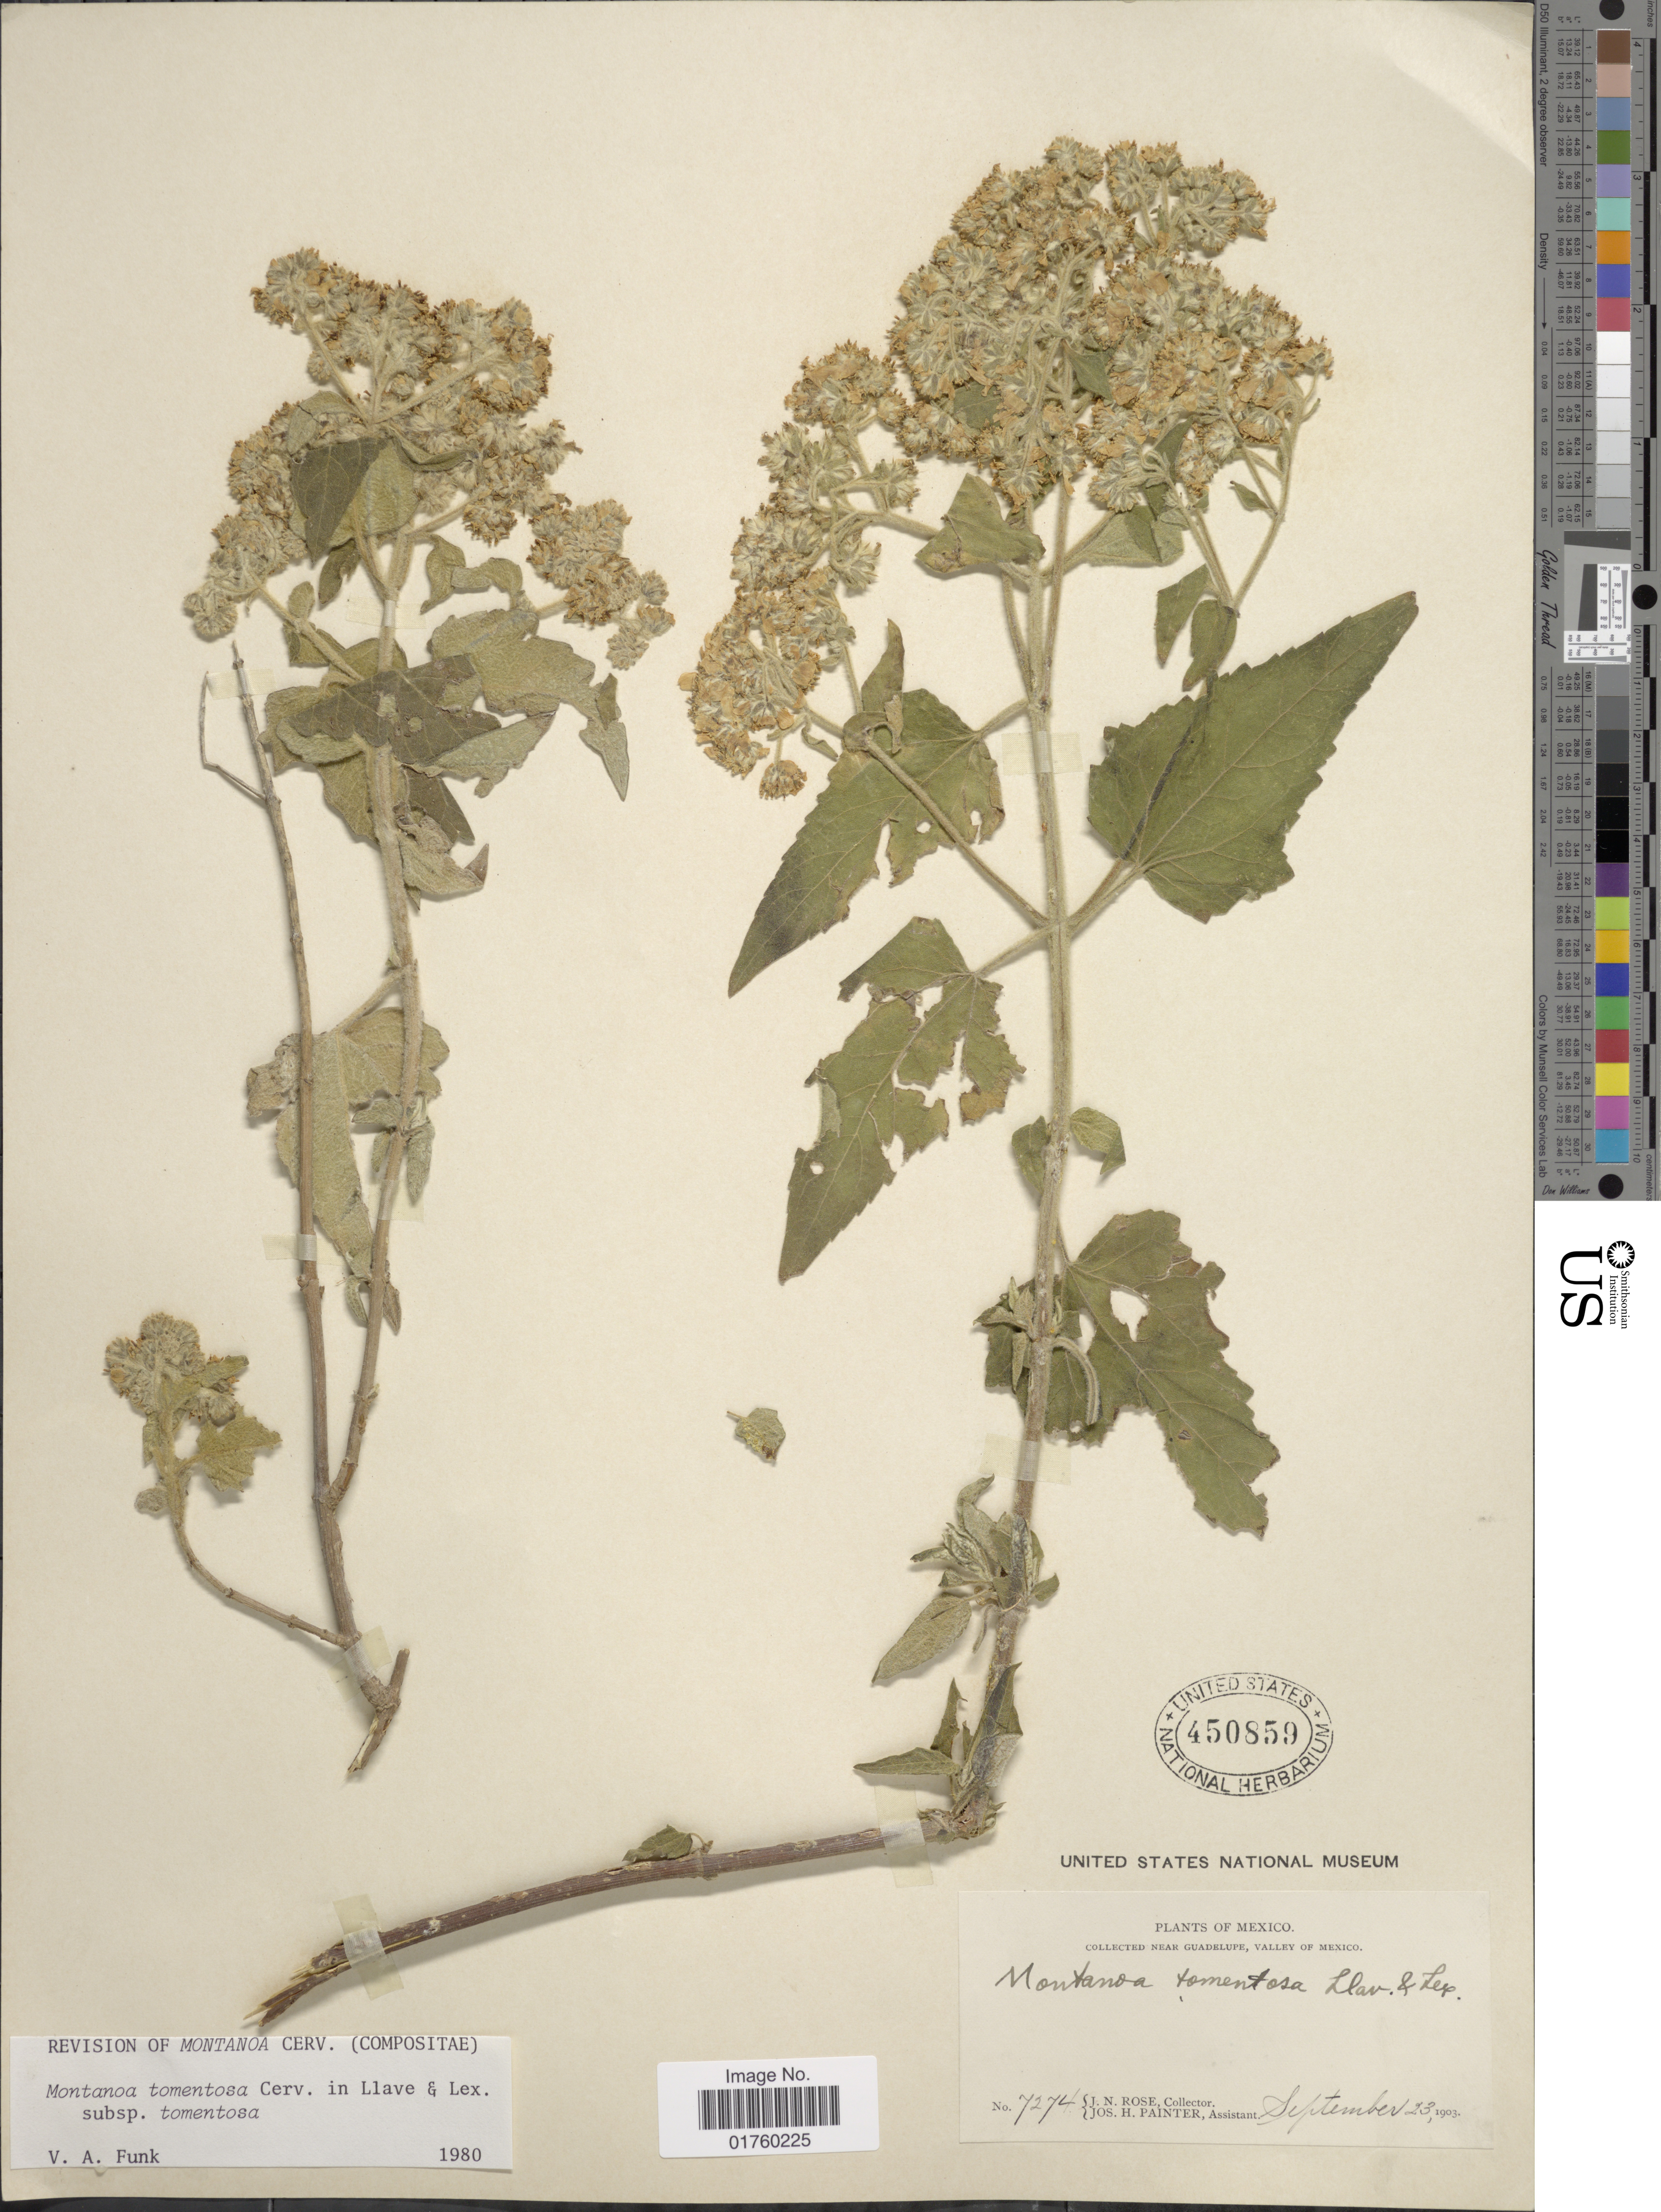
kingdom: Plantae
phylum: Tracheophyta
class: Magnoliopsida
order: Asterales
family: Asteraceae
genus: Montanoa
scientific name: Montanoa tomentosa subsp. tomentosa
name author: Cerv.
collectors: J. N. Rose & J. H. Painter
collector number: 7274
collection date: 1903-09-23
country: Mexico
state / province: Baja California Sur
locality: Near Guadelupe, valley of Mexico.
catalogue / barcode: US 450859